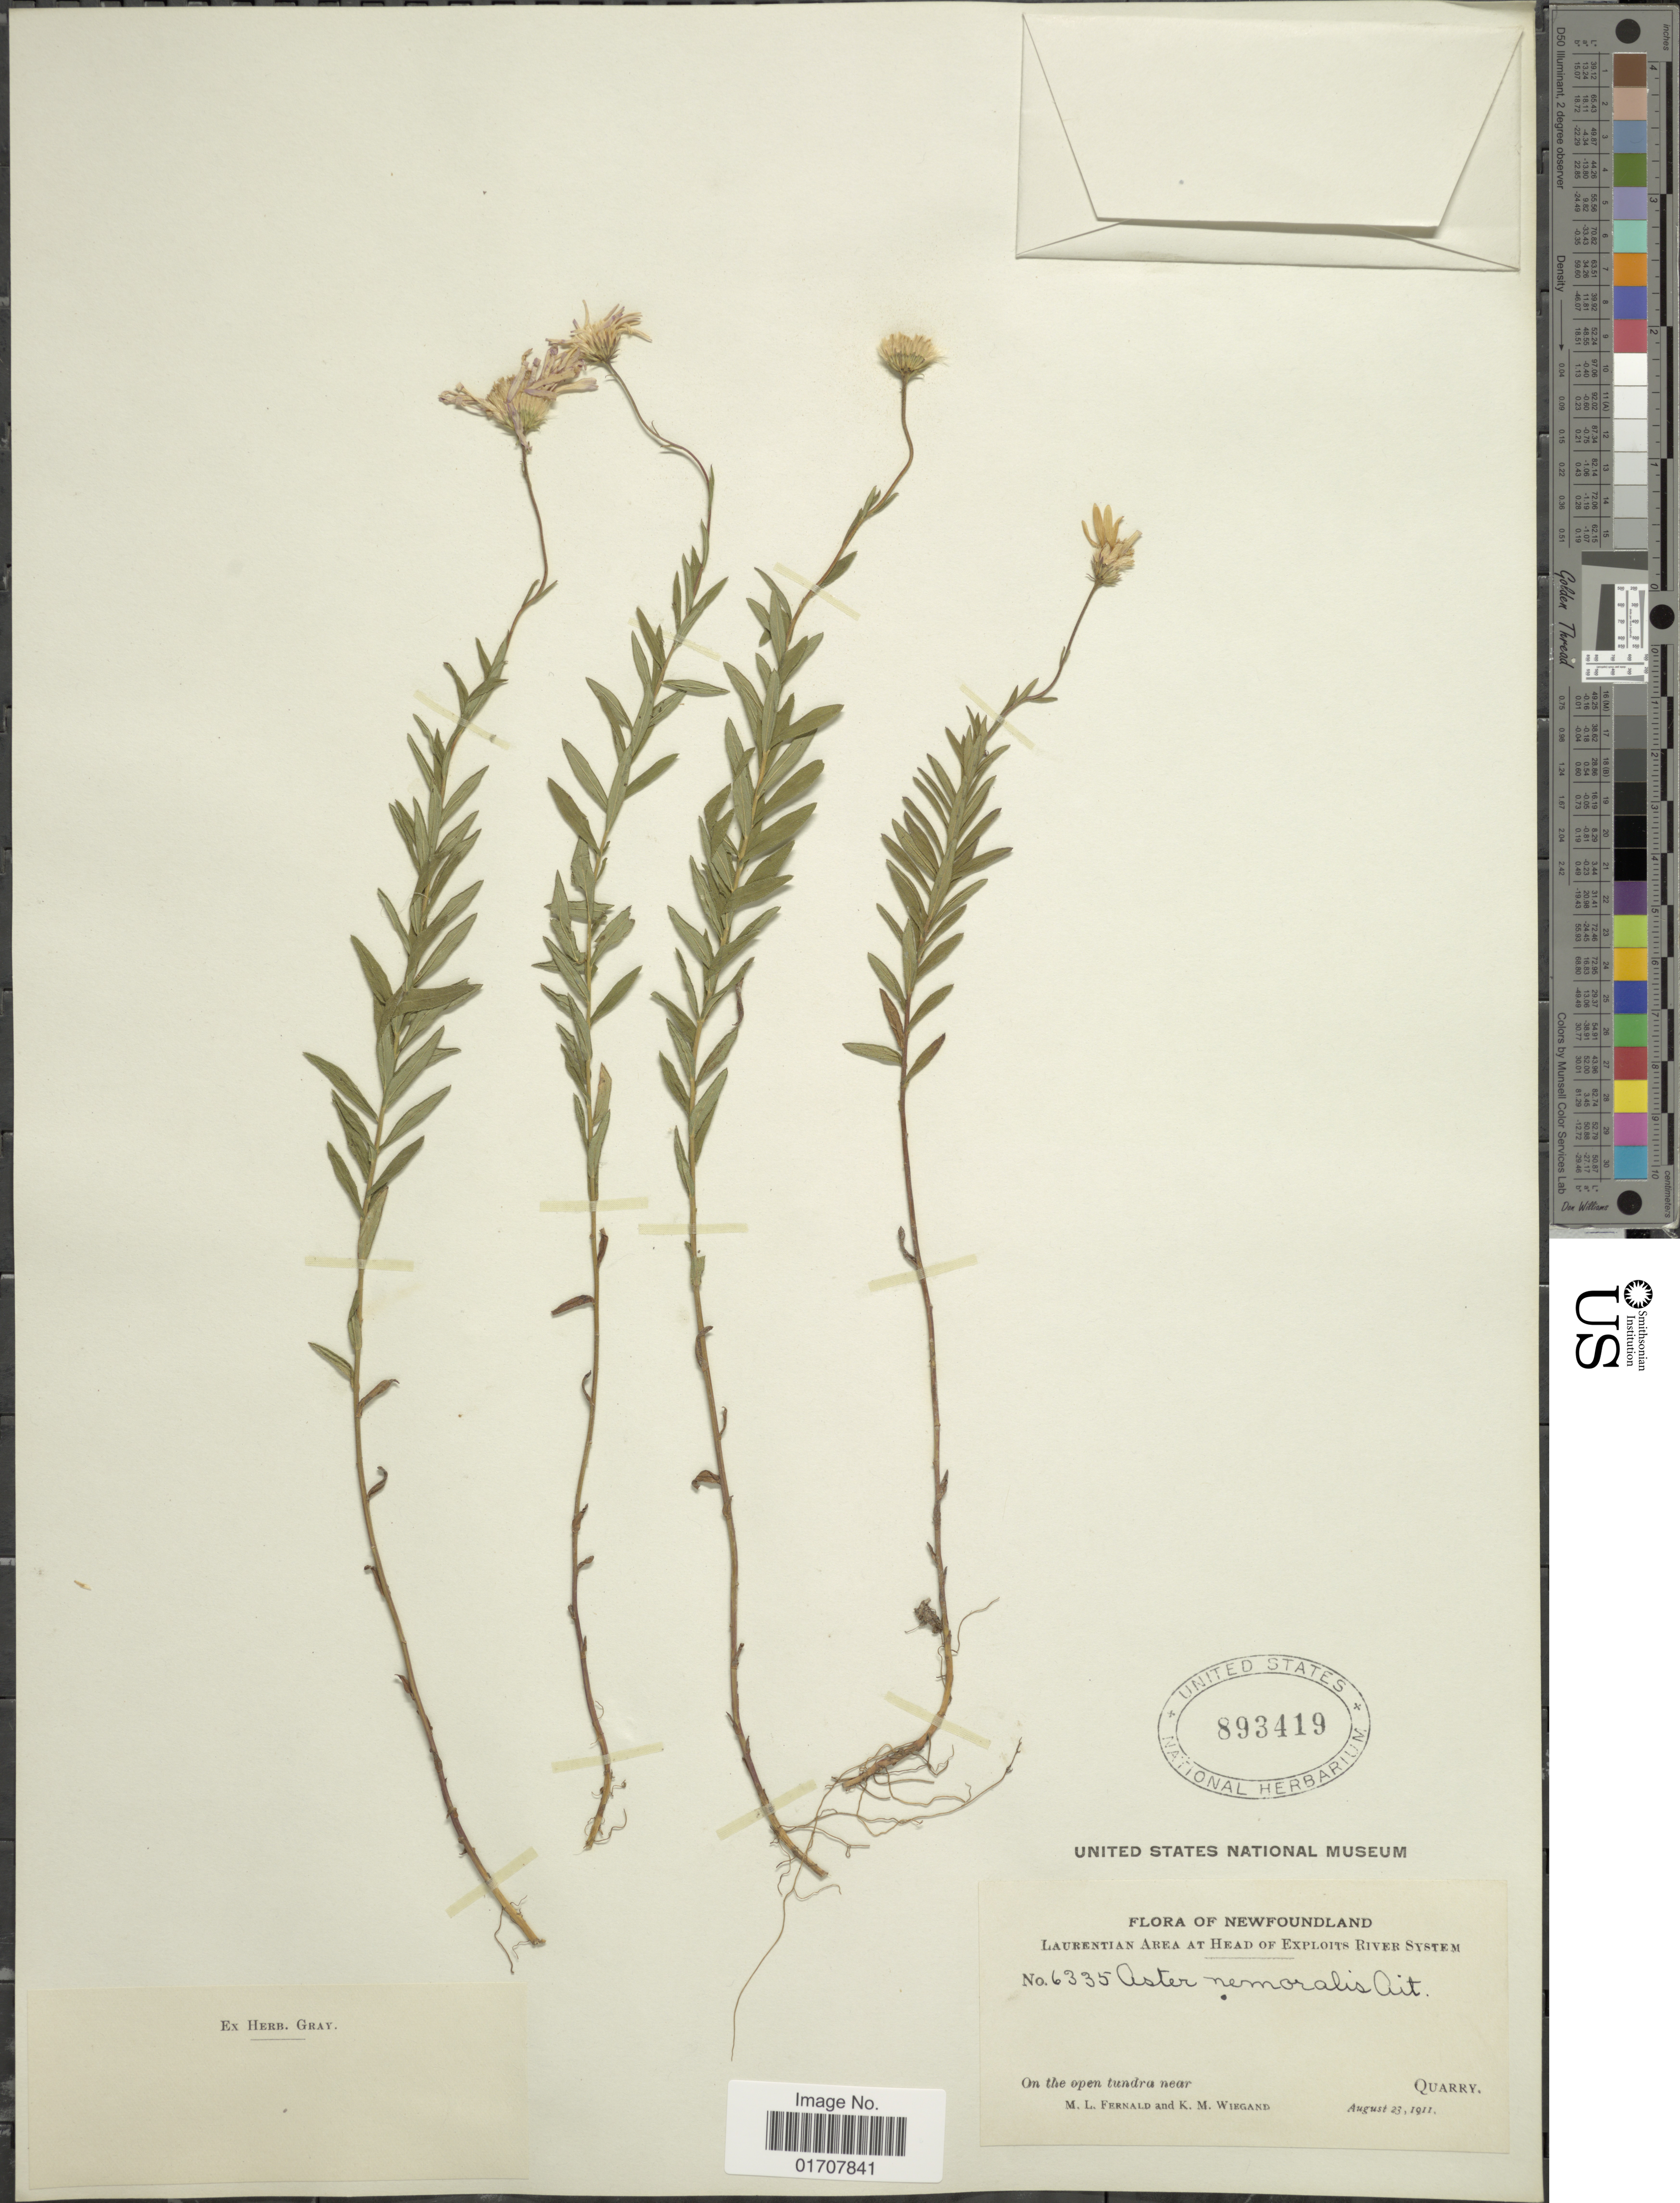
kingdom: Plantae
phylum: Tracheophyta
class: Magnoliopsida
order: Asterales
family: Asteraceae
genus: Oclemena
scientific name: Oclemena nemoralis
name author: (Aiton) Greene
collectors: M. L. Fernald & K. M. Wiegand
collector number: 6335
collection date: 1911-08-23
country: Canada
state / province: Newfoundland and Labrador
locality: Laurentian Area At Head of Exploits River System, On the open tundra near Quarry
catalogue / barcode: US 893419